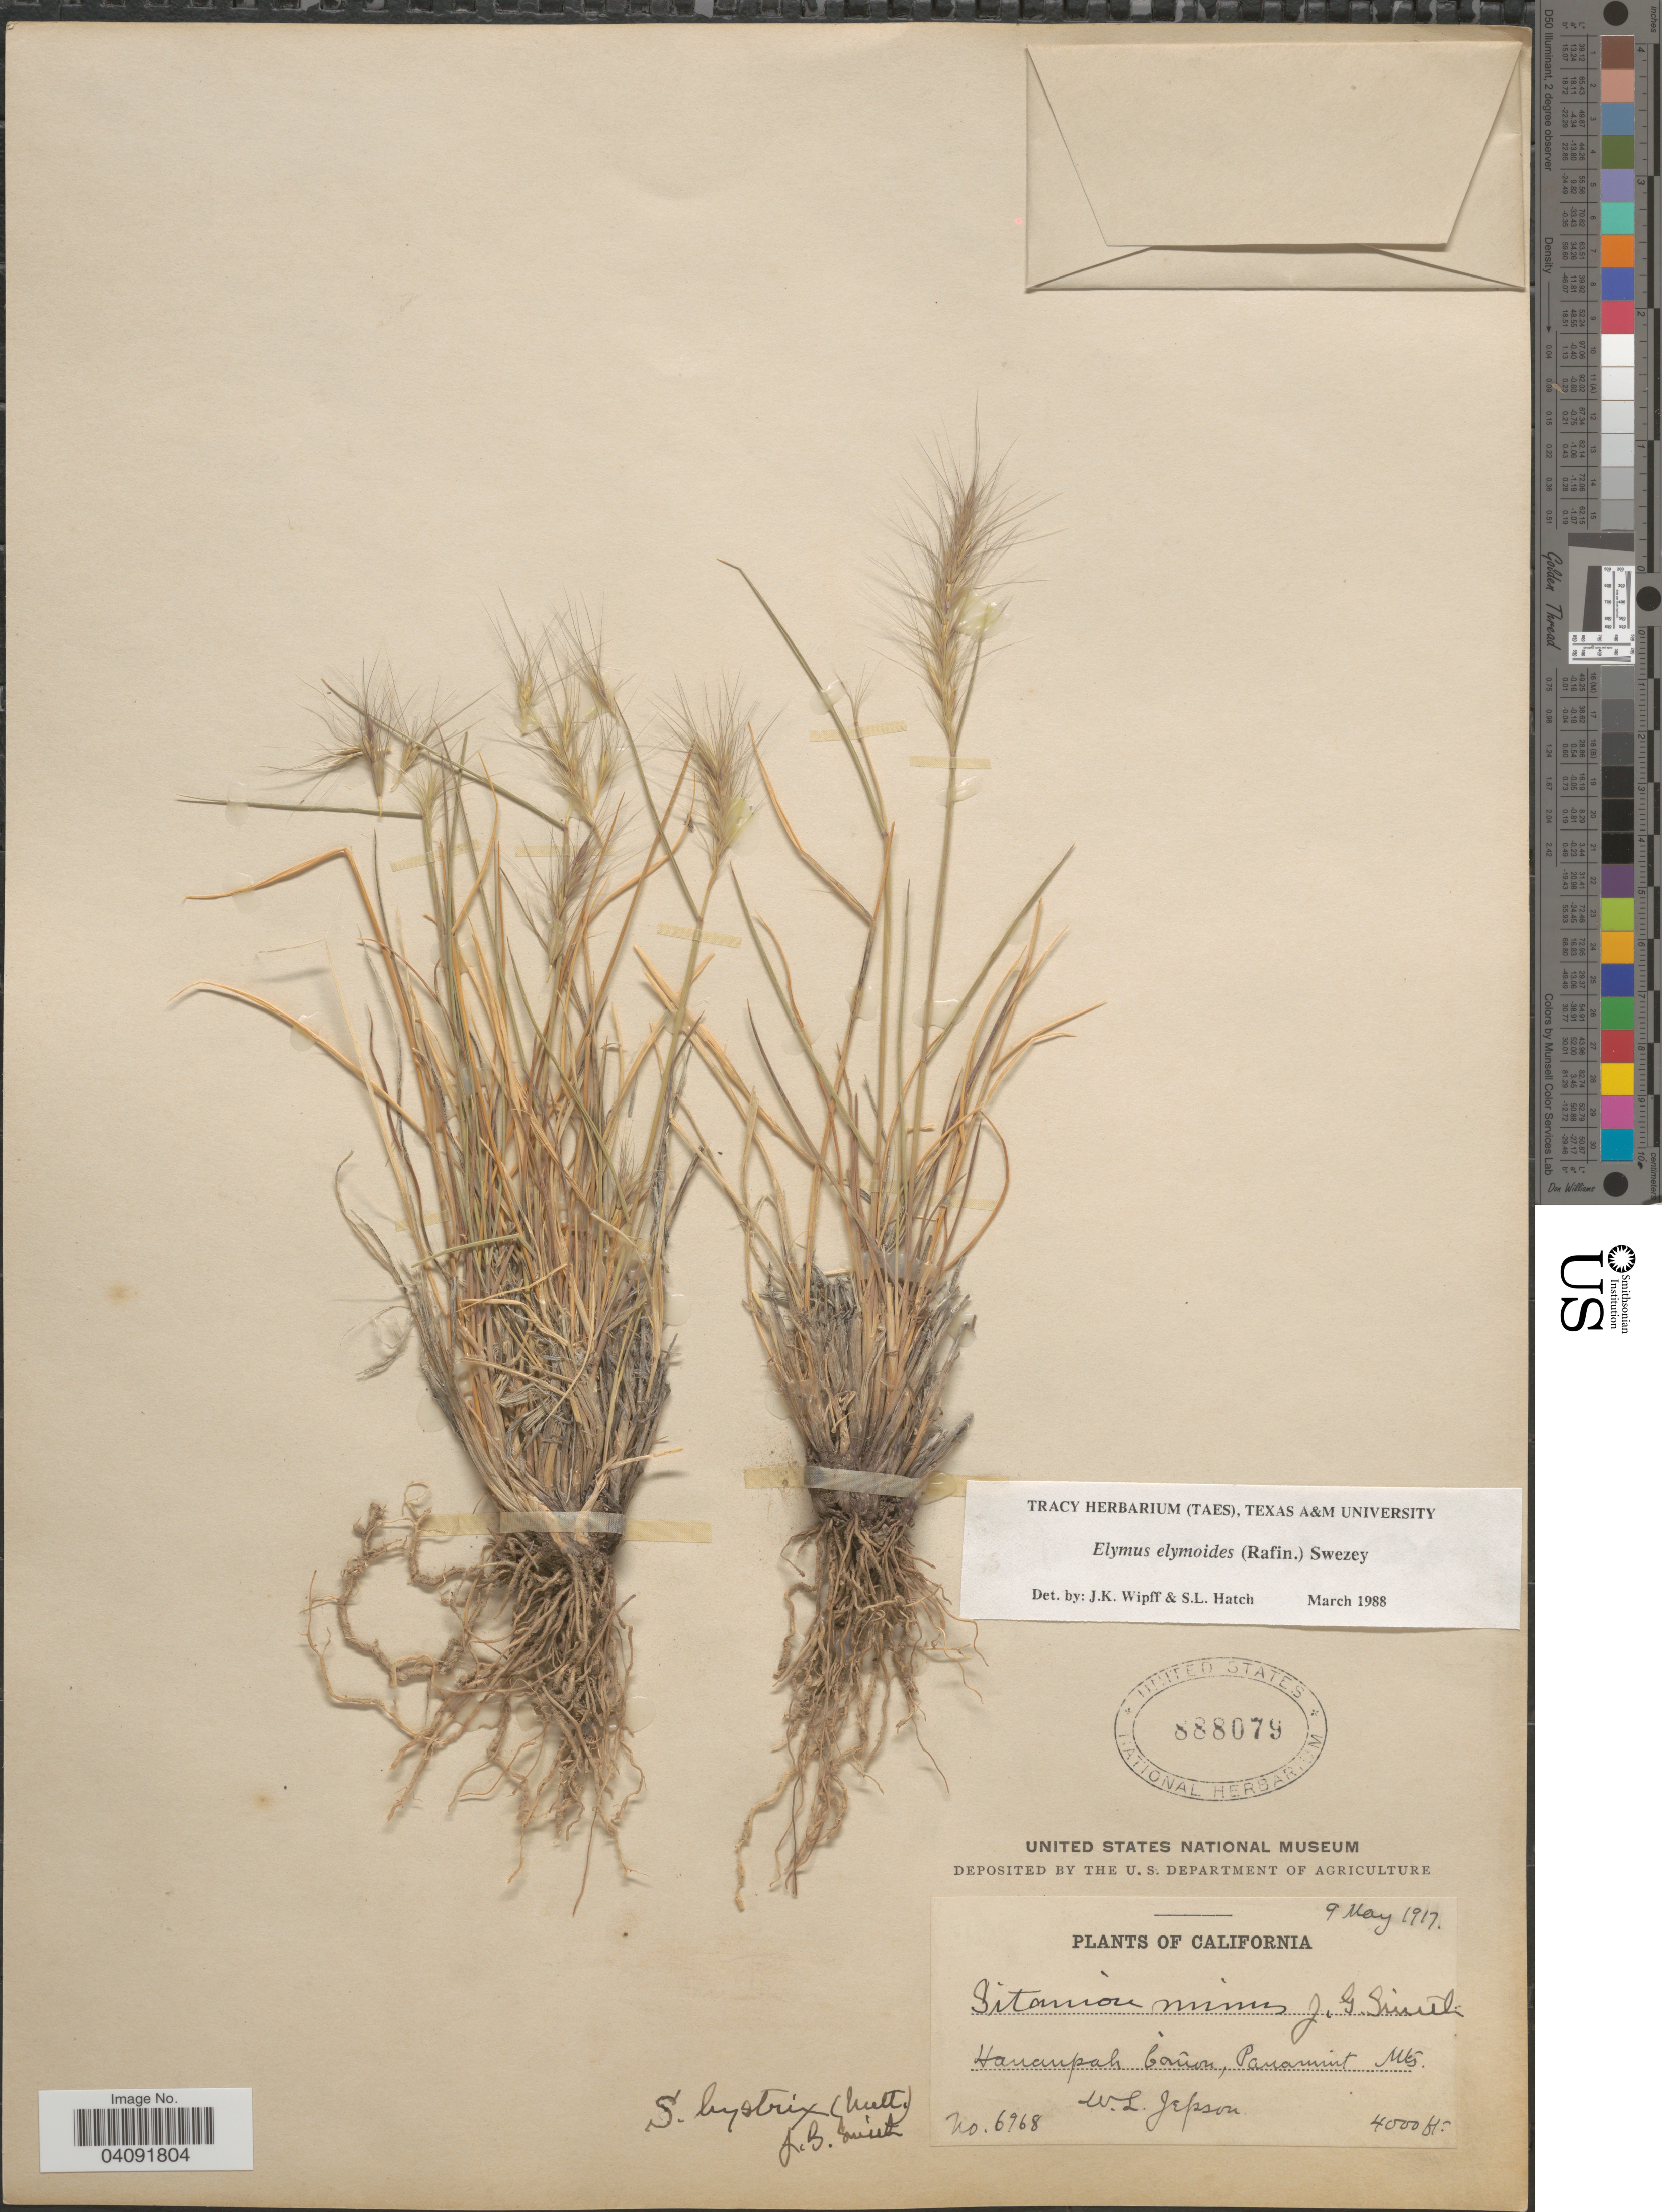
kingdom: Plantae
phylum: Tracheophyta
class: Liliopsida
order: Poales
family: Poaceae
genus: Elymus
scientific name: Elymus elymoides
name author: (Raf.) Swezey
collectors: W. L. Jepson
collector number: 6968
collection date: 1917-05-09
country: United States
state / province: California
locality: Hananpah Cañon, Panamint Mts.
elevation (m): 1219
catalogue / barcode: US 888079